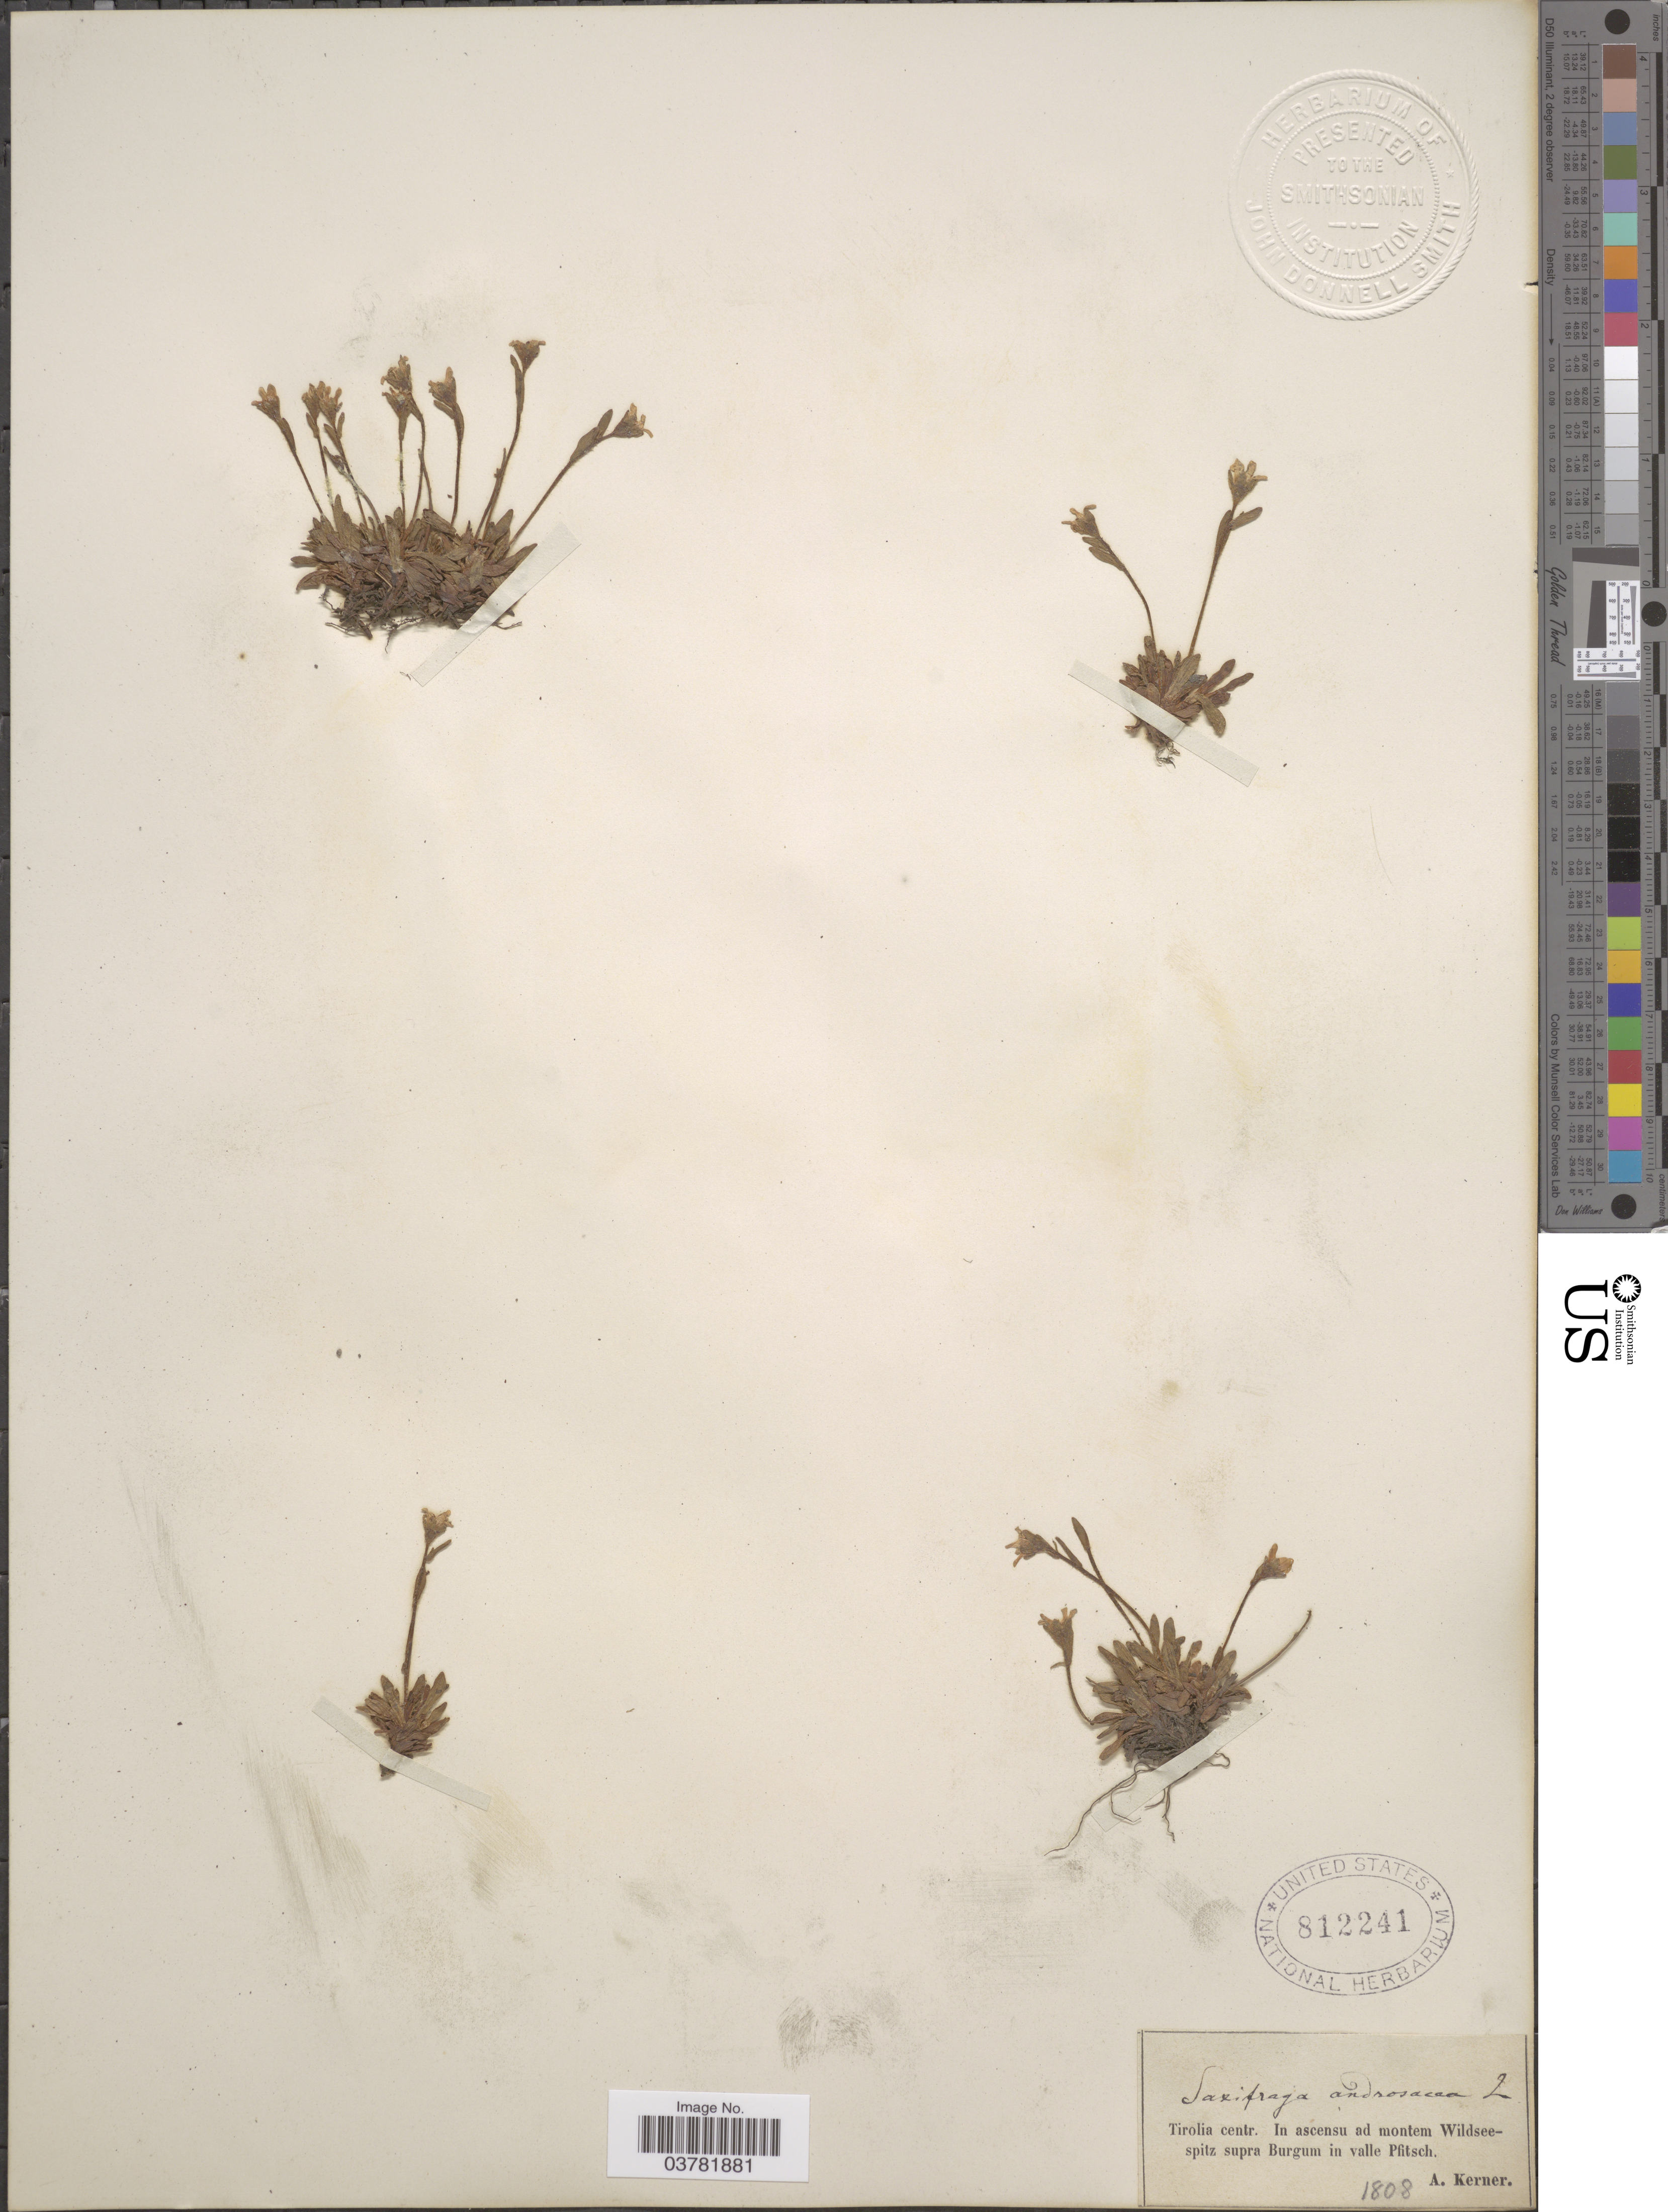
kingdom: Plantae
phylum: Tracheophyta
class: Magnoliopsida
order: Saxifragales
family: Saxifragaceae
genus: Saxifraga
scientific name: Saxifraga androsacea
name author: L.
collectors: A. Kerner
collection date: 1808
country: Italy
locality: Tirolia centr. In ascensu ad montem Wildseespitz supra Burgum in valle Pfitsch.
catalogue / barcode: US 812241